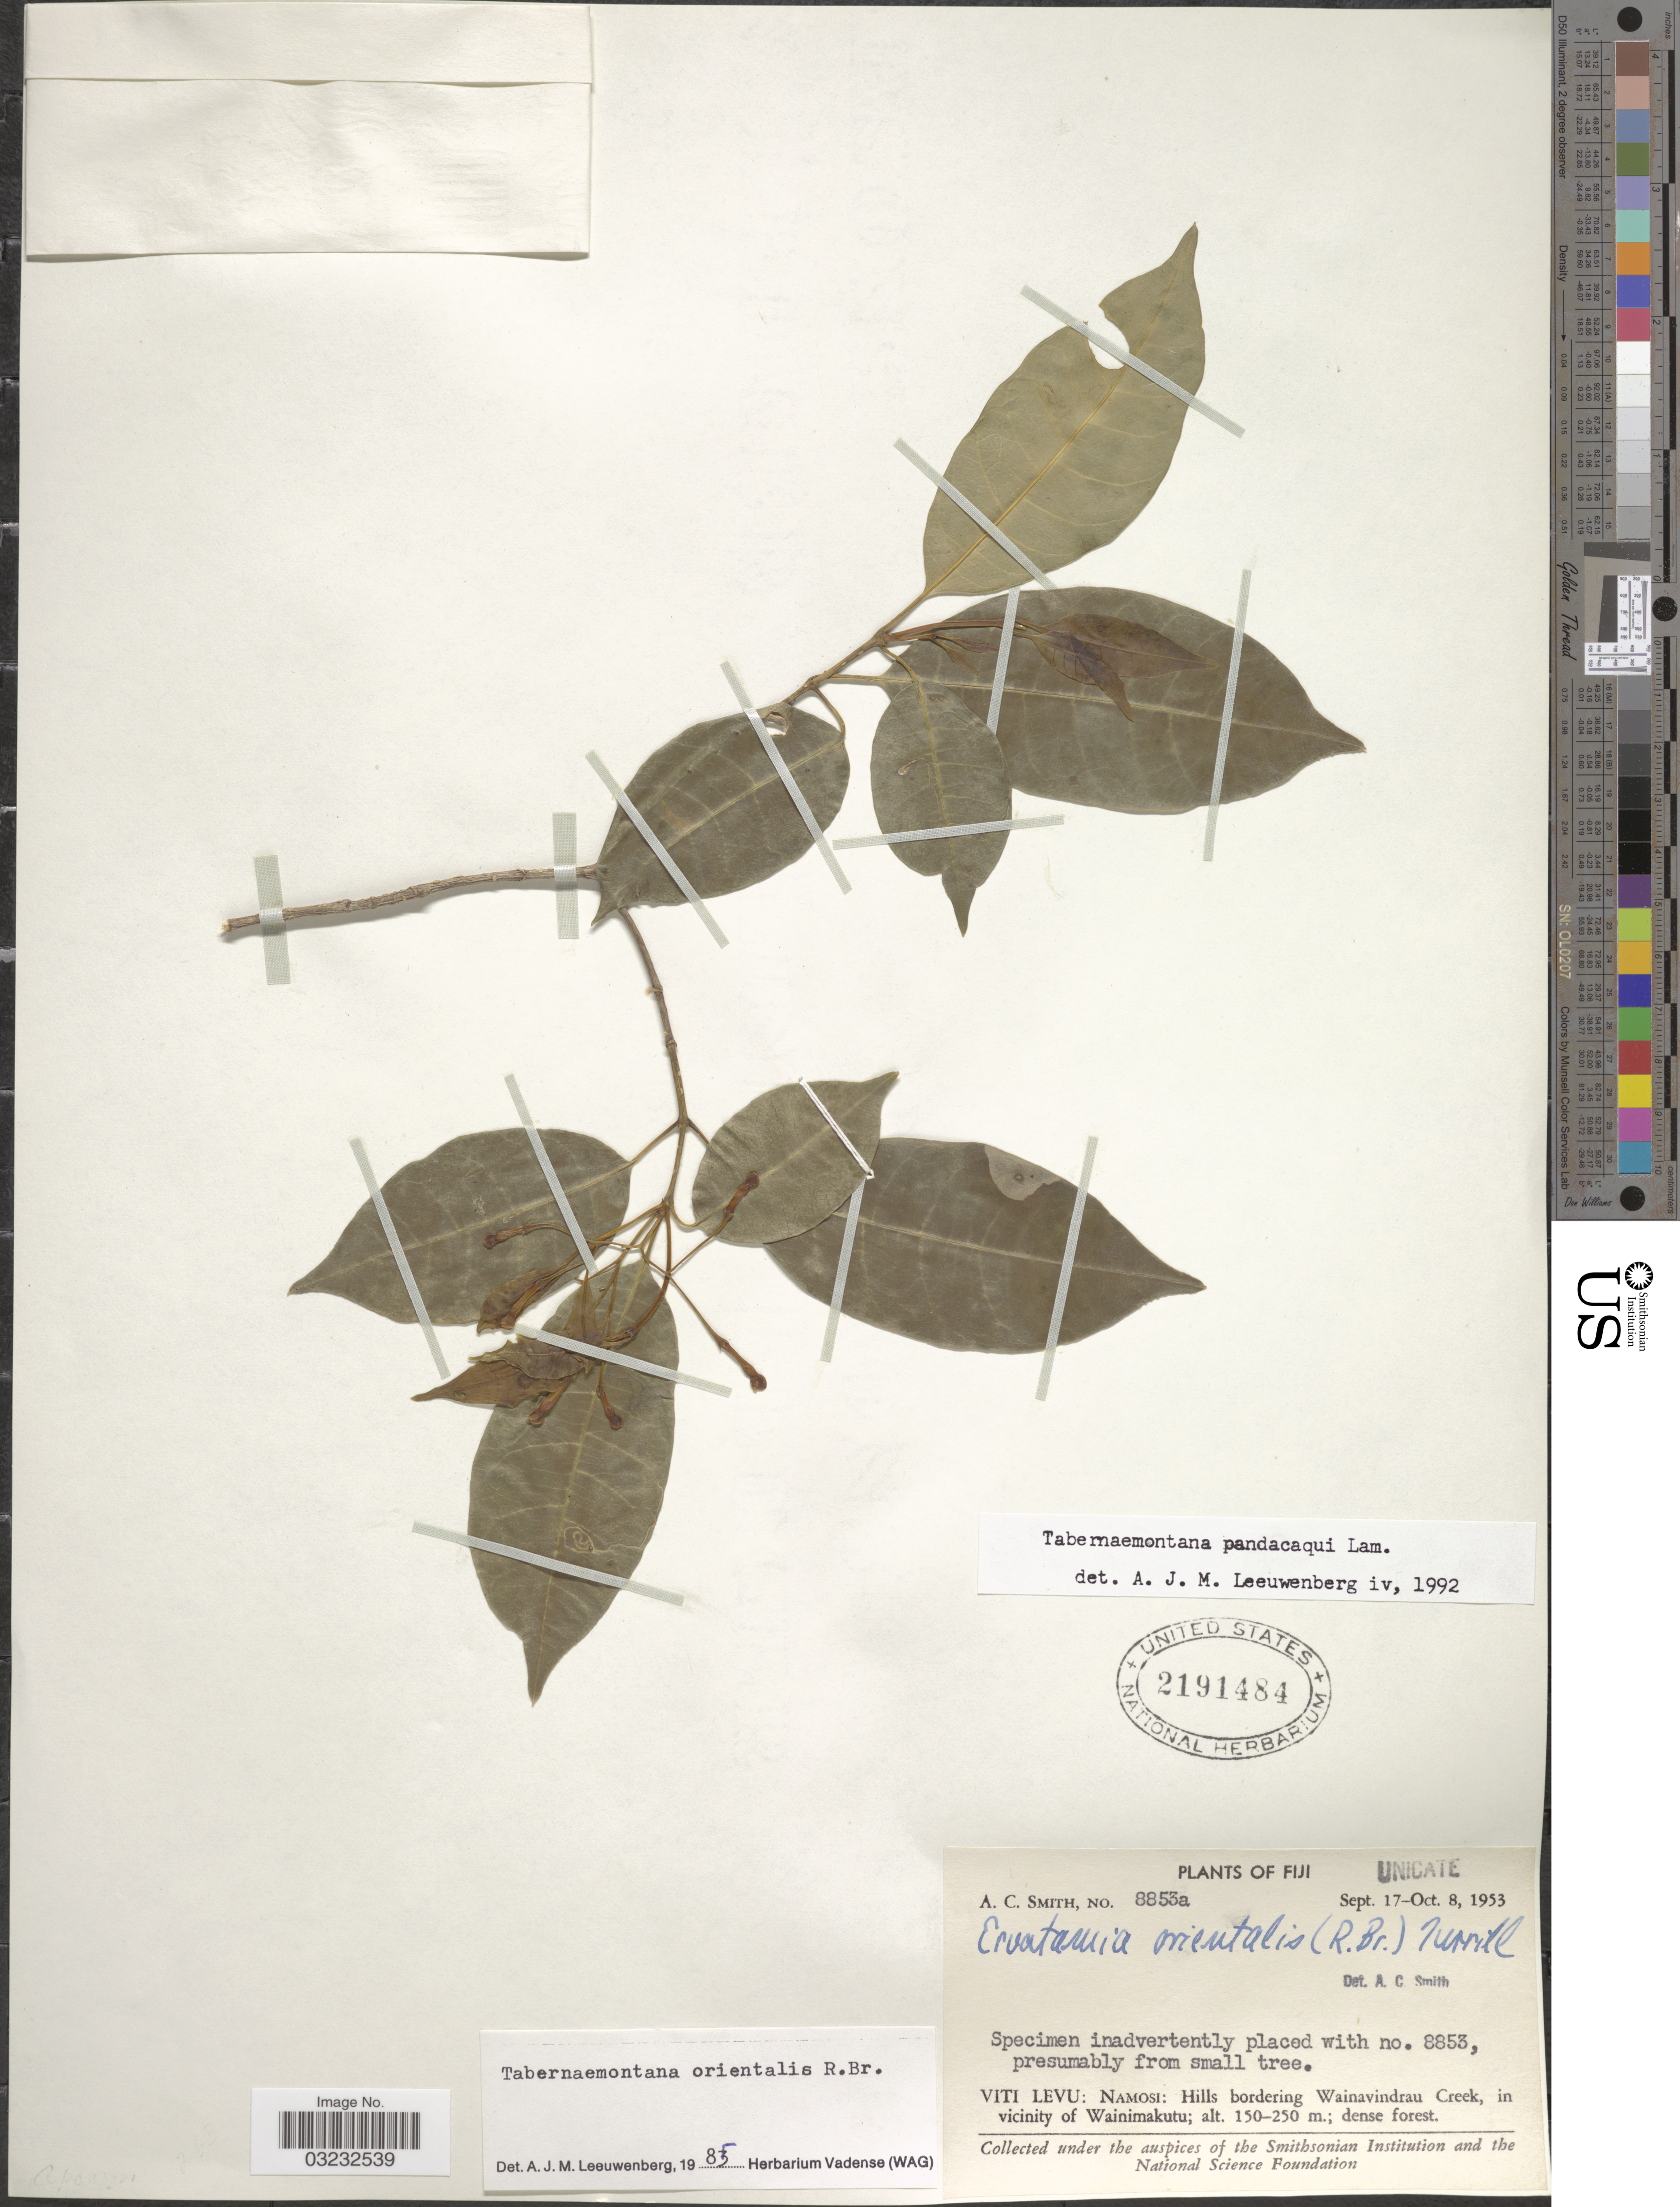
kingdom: Plantae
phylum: Tracheophyta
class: Magnoliopsida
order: Gentianales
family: Apocynaceae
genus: Tabernaemontana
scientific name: Tabernaemontana pandacaqui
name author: Poir.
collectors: A. C. Smith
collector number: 8853a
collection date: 1953-09-17/1953-10-08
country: Fiji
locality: Viti Levu: Namosi: Hills bordering Wainavindrau Creek, in vicinity of Wainimakutu.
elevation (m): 150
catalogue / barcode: US 2191484